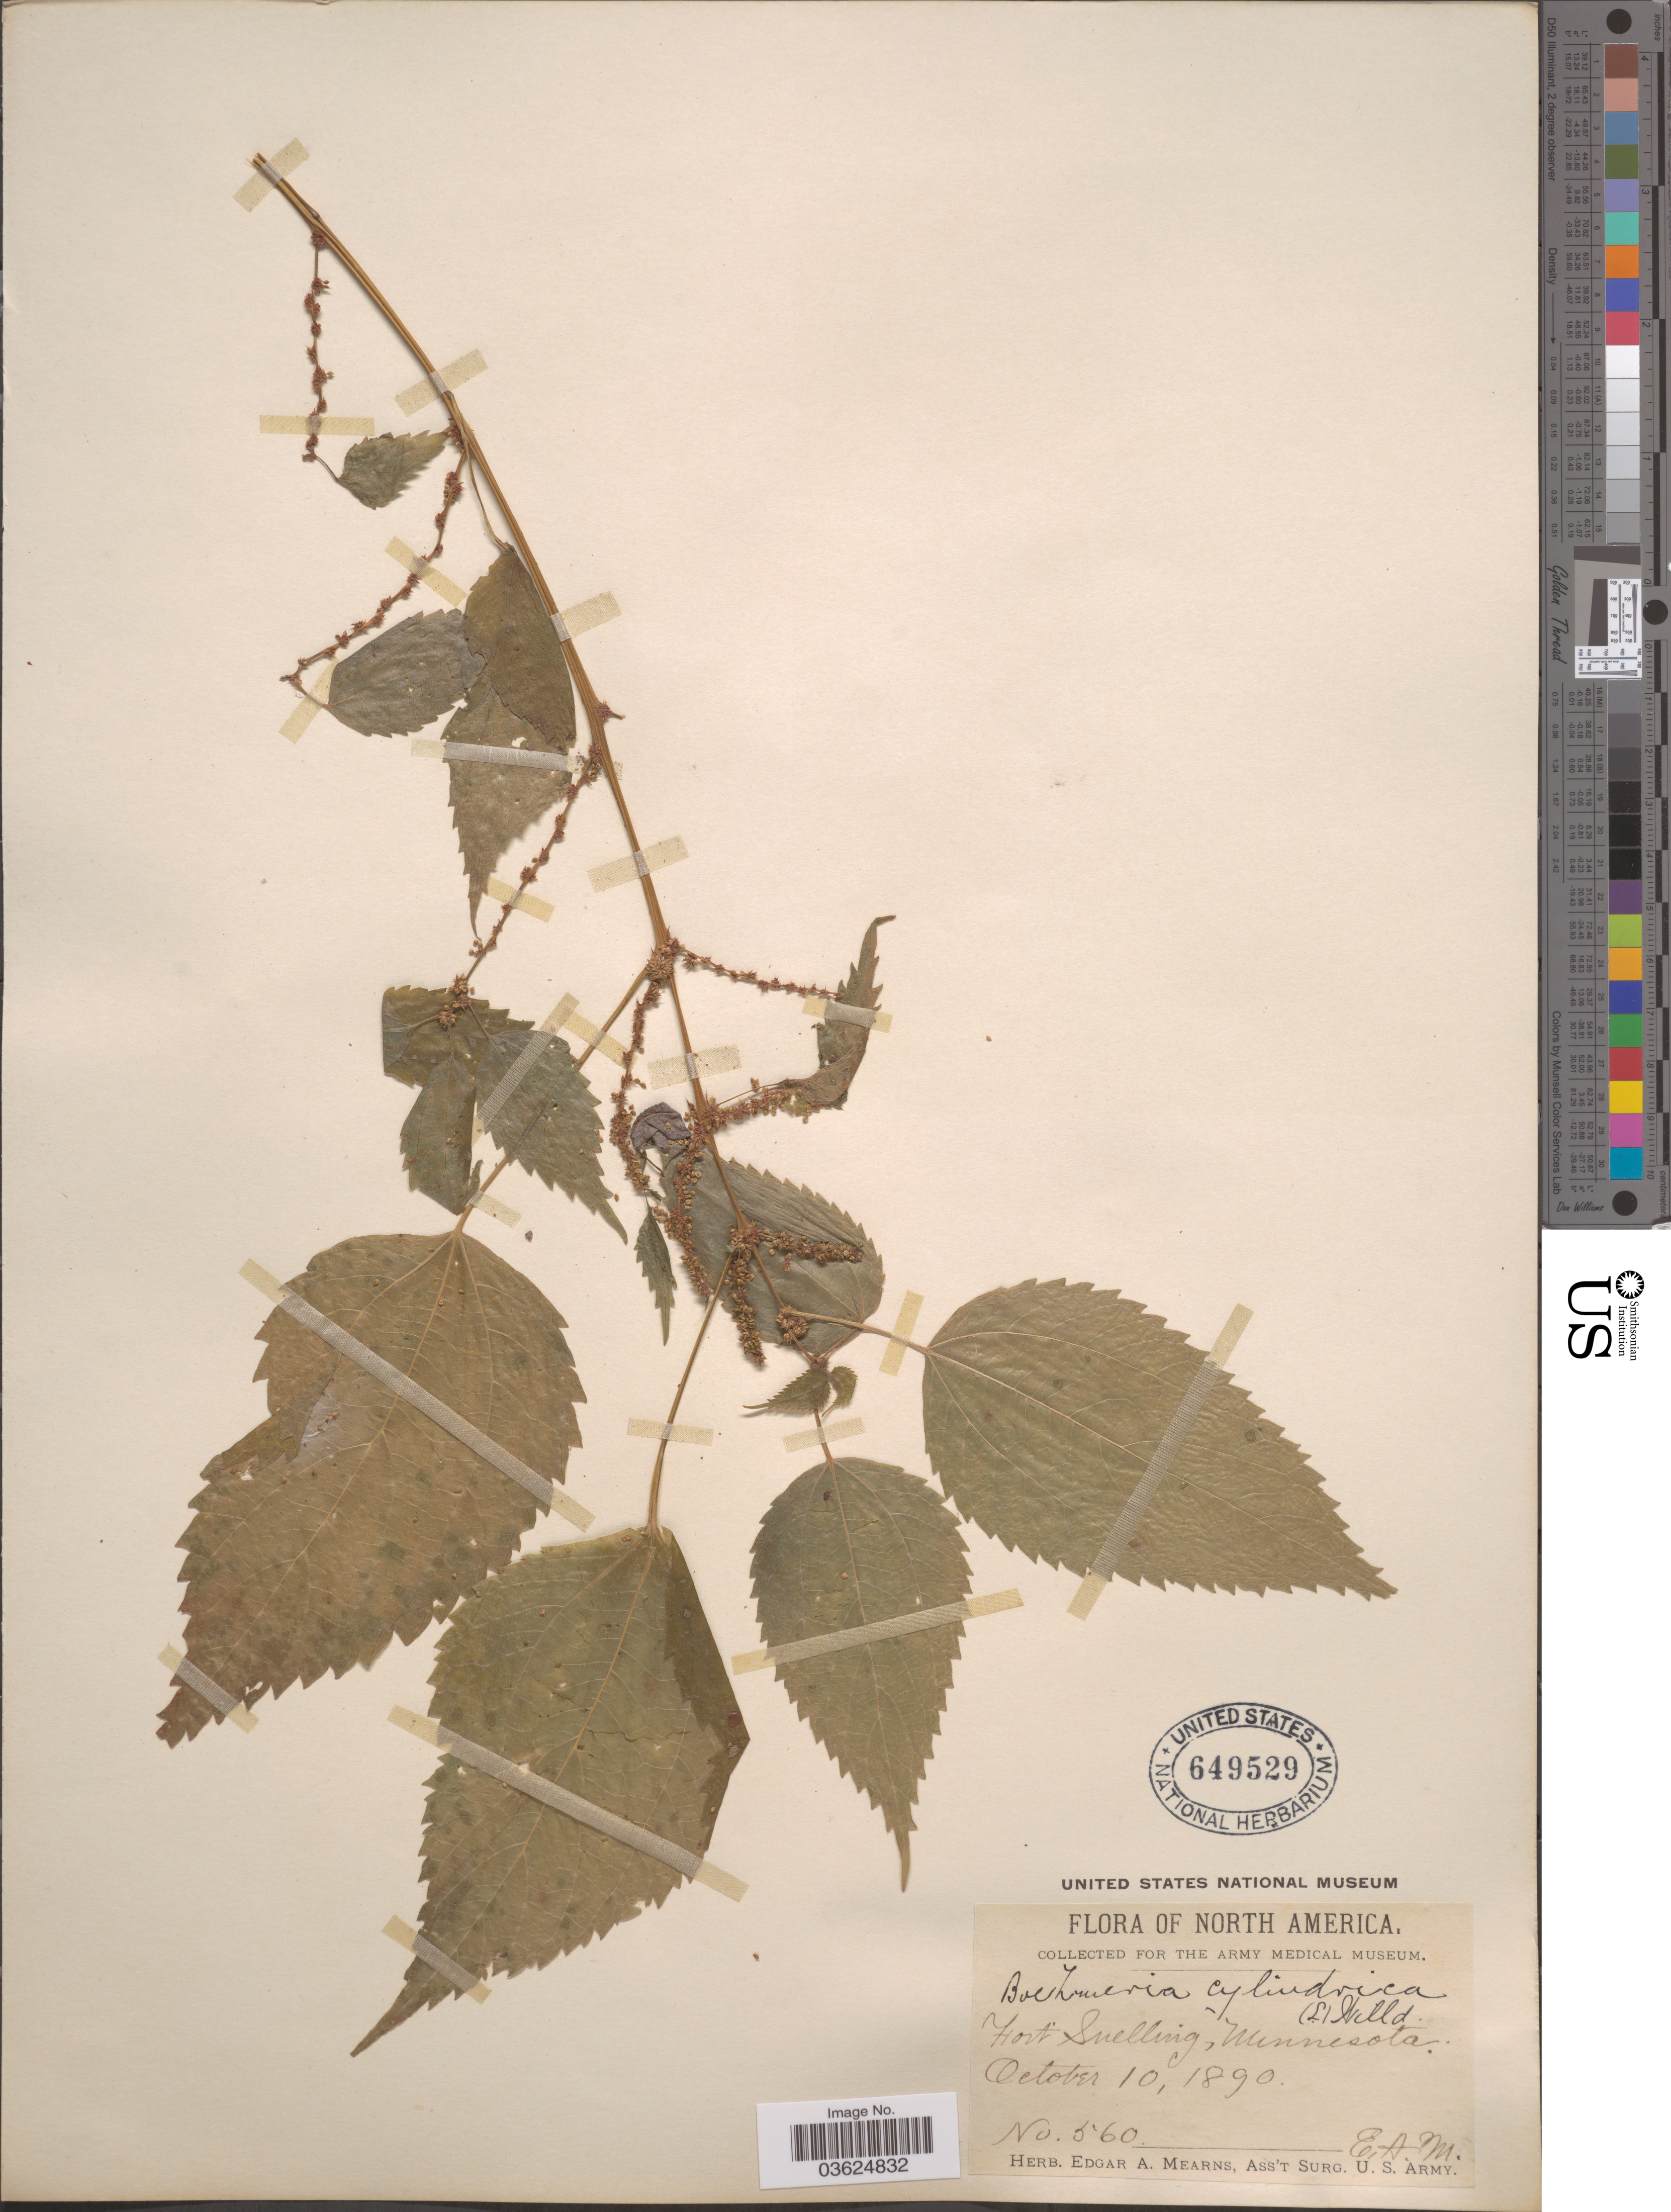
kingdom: Plantae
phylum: Tracheophyta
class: Magnoliopsida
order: Rosales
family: Urticaceae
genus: Boehmeria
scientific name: Boehmeria cylindrica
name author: (L.) Sw.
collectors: E. A. Mearns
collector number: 560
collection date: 1890-10-10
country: United States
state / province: Minnesota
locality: Fort Snelling.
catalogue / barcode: US 649529